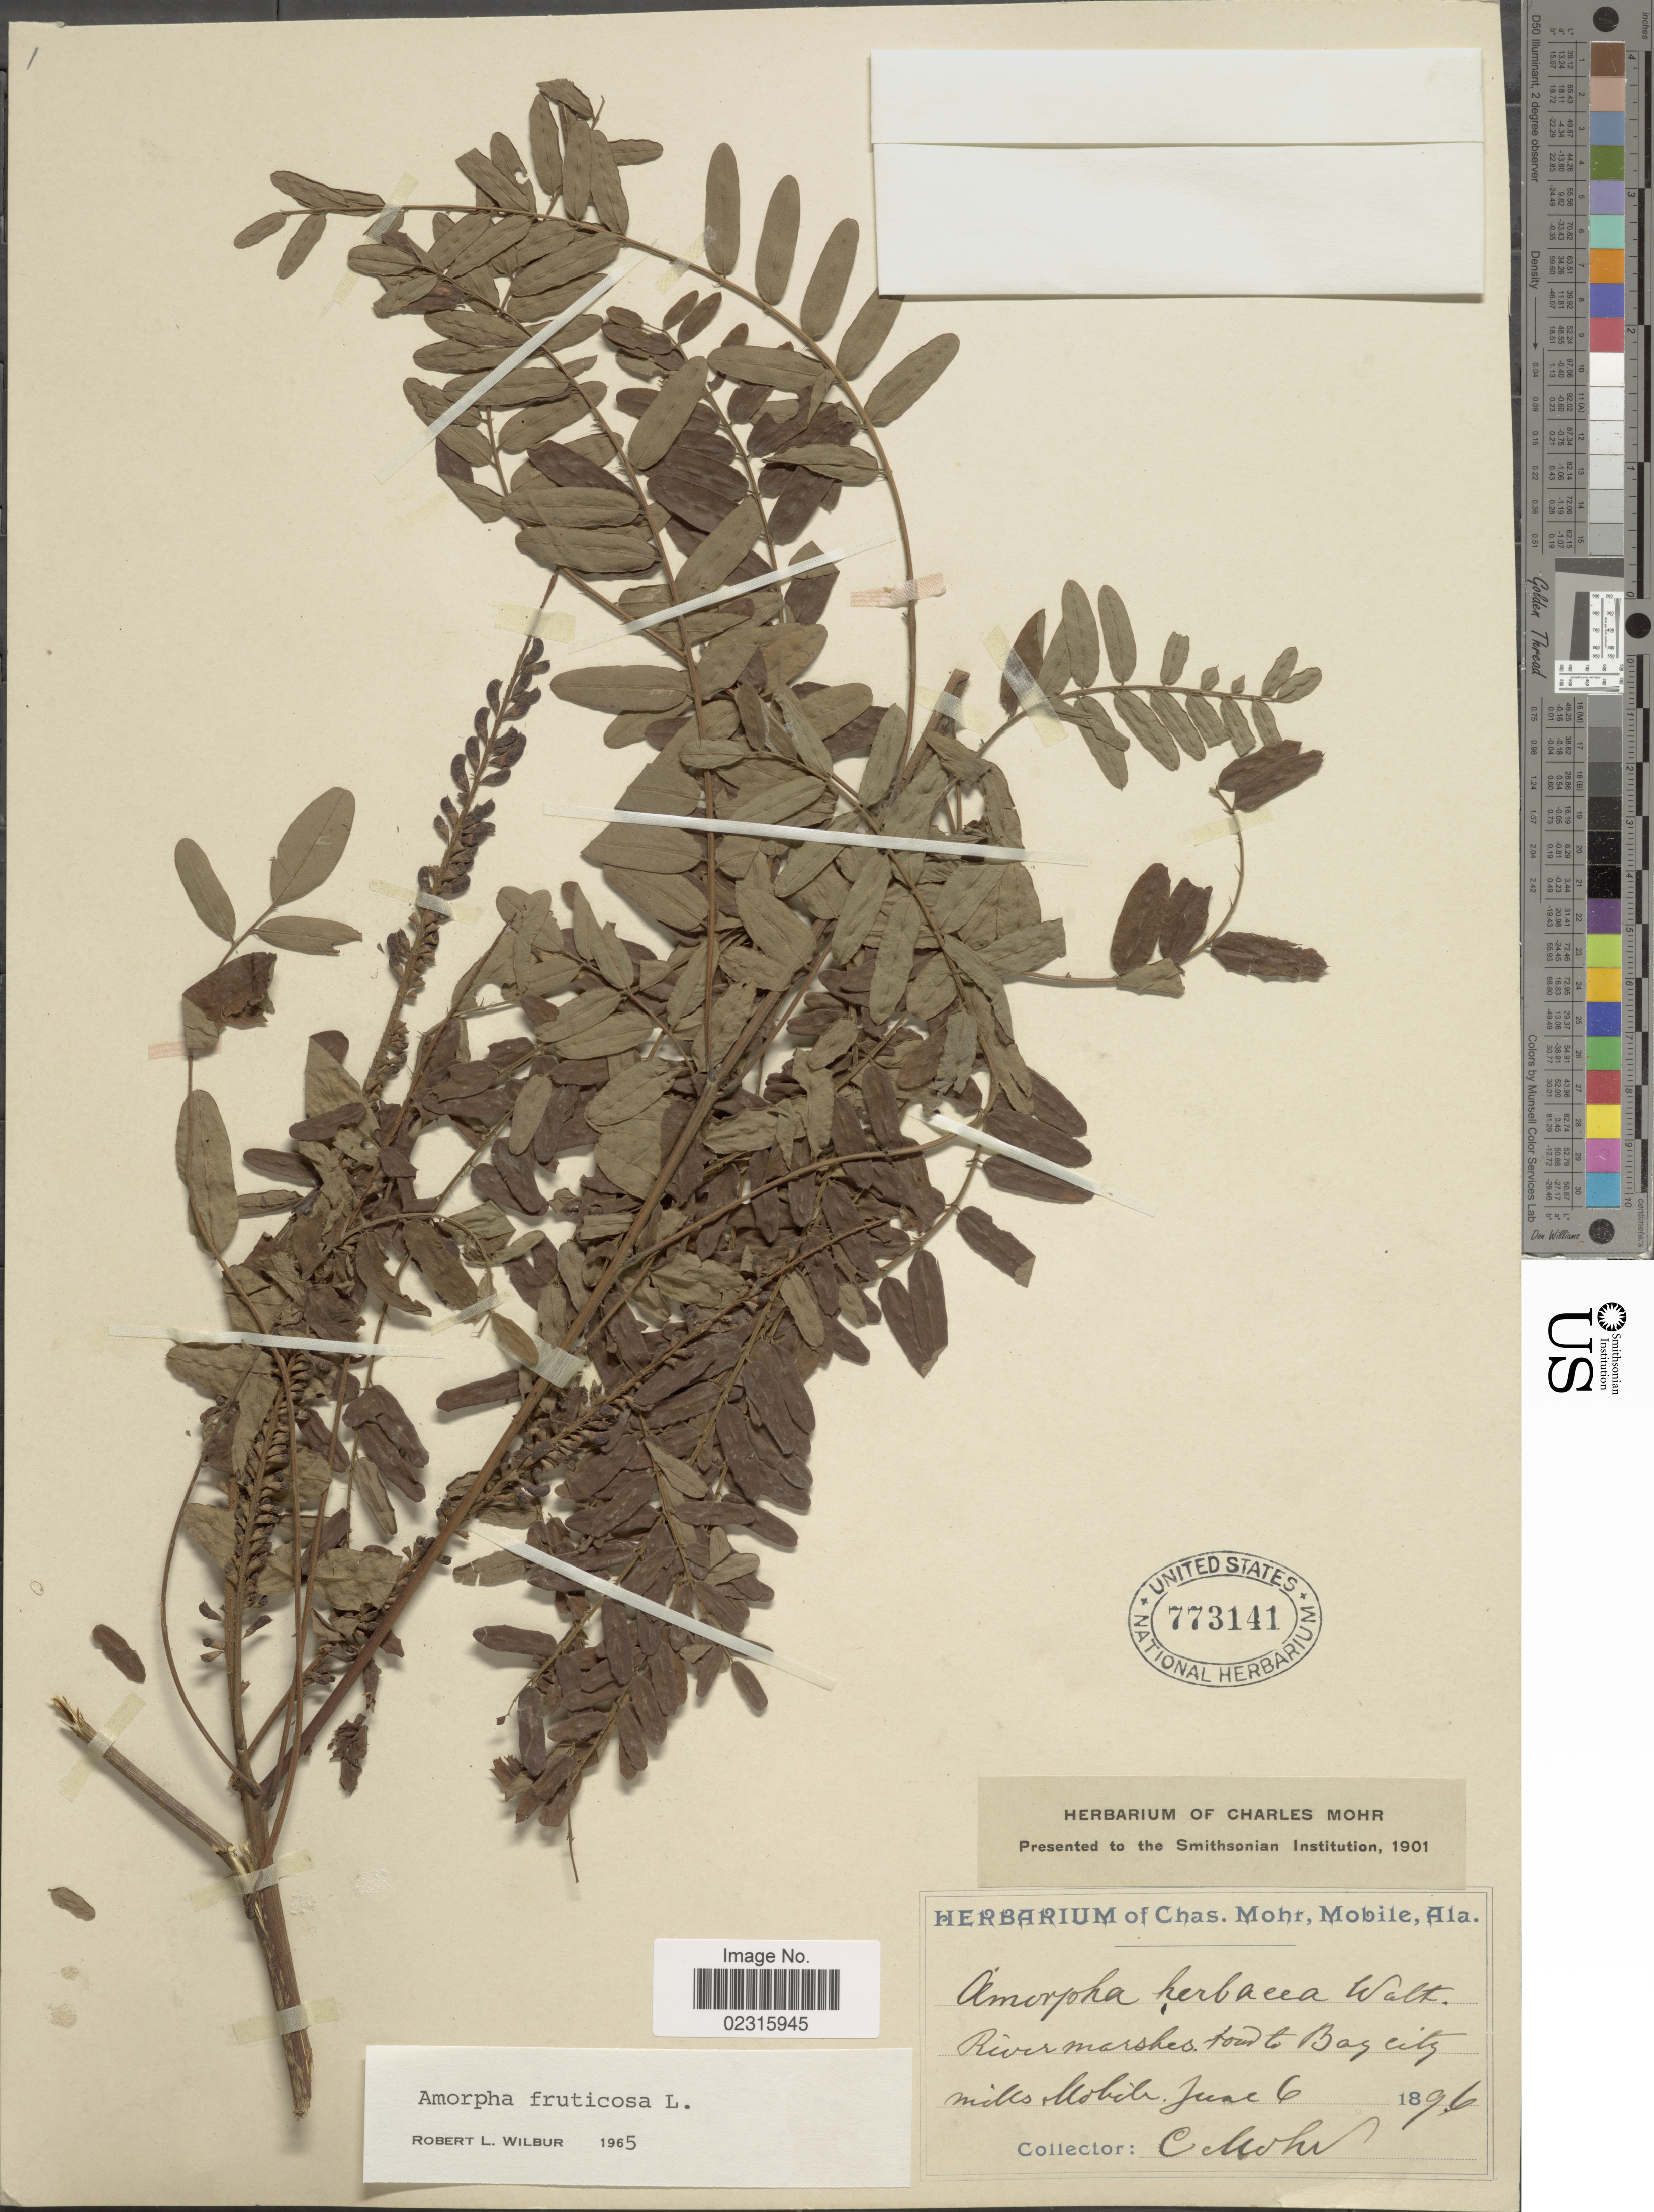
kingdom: Plantae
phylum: Tracheophyta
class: Magnoliopsida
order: Fabales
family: Fabaceae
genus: Amorpha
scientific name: Amorpha fruticosa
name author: L.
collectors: C. T. Mohr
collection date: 1896-06-06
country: United States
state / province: Alabama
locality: River marshes. road to Bay City mills, Mobile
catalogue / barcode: US 773141